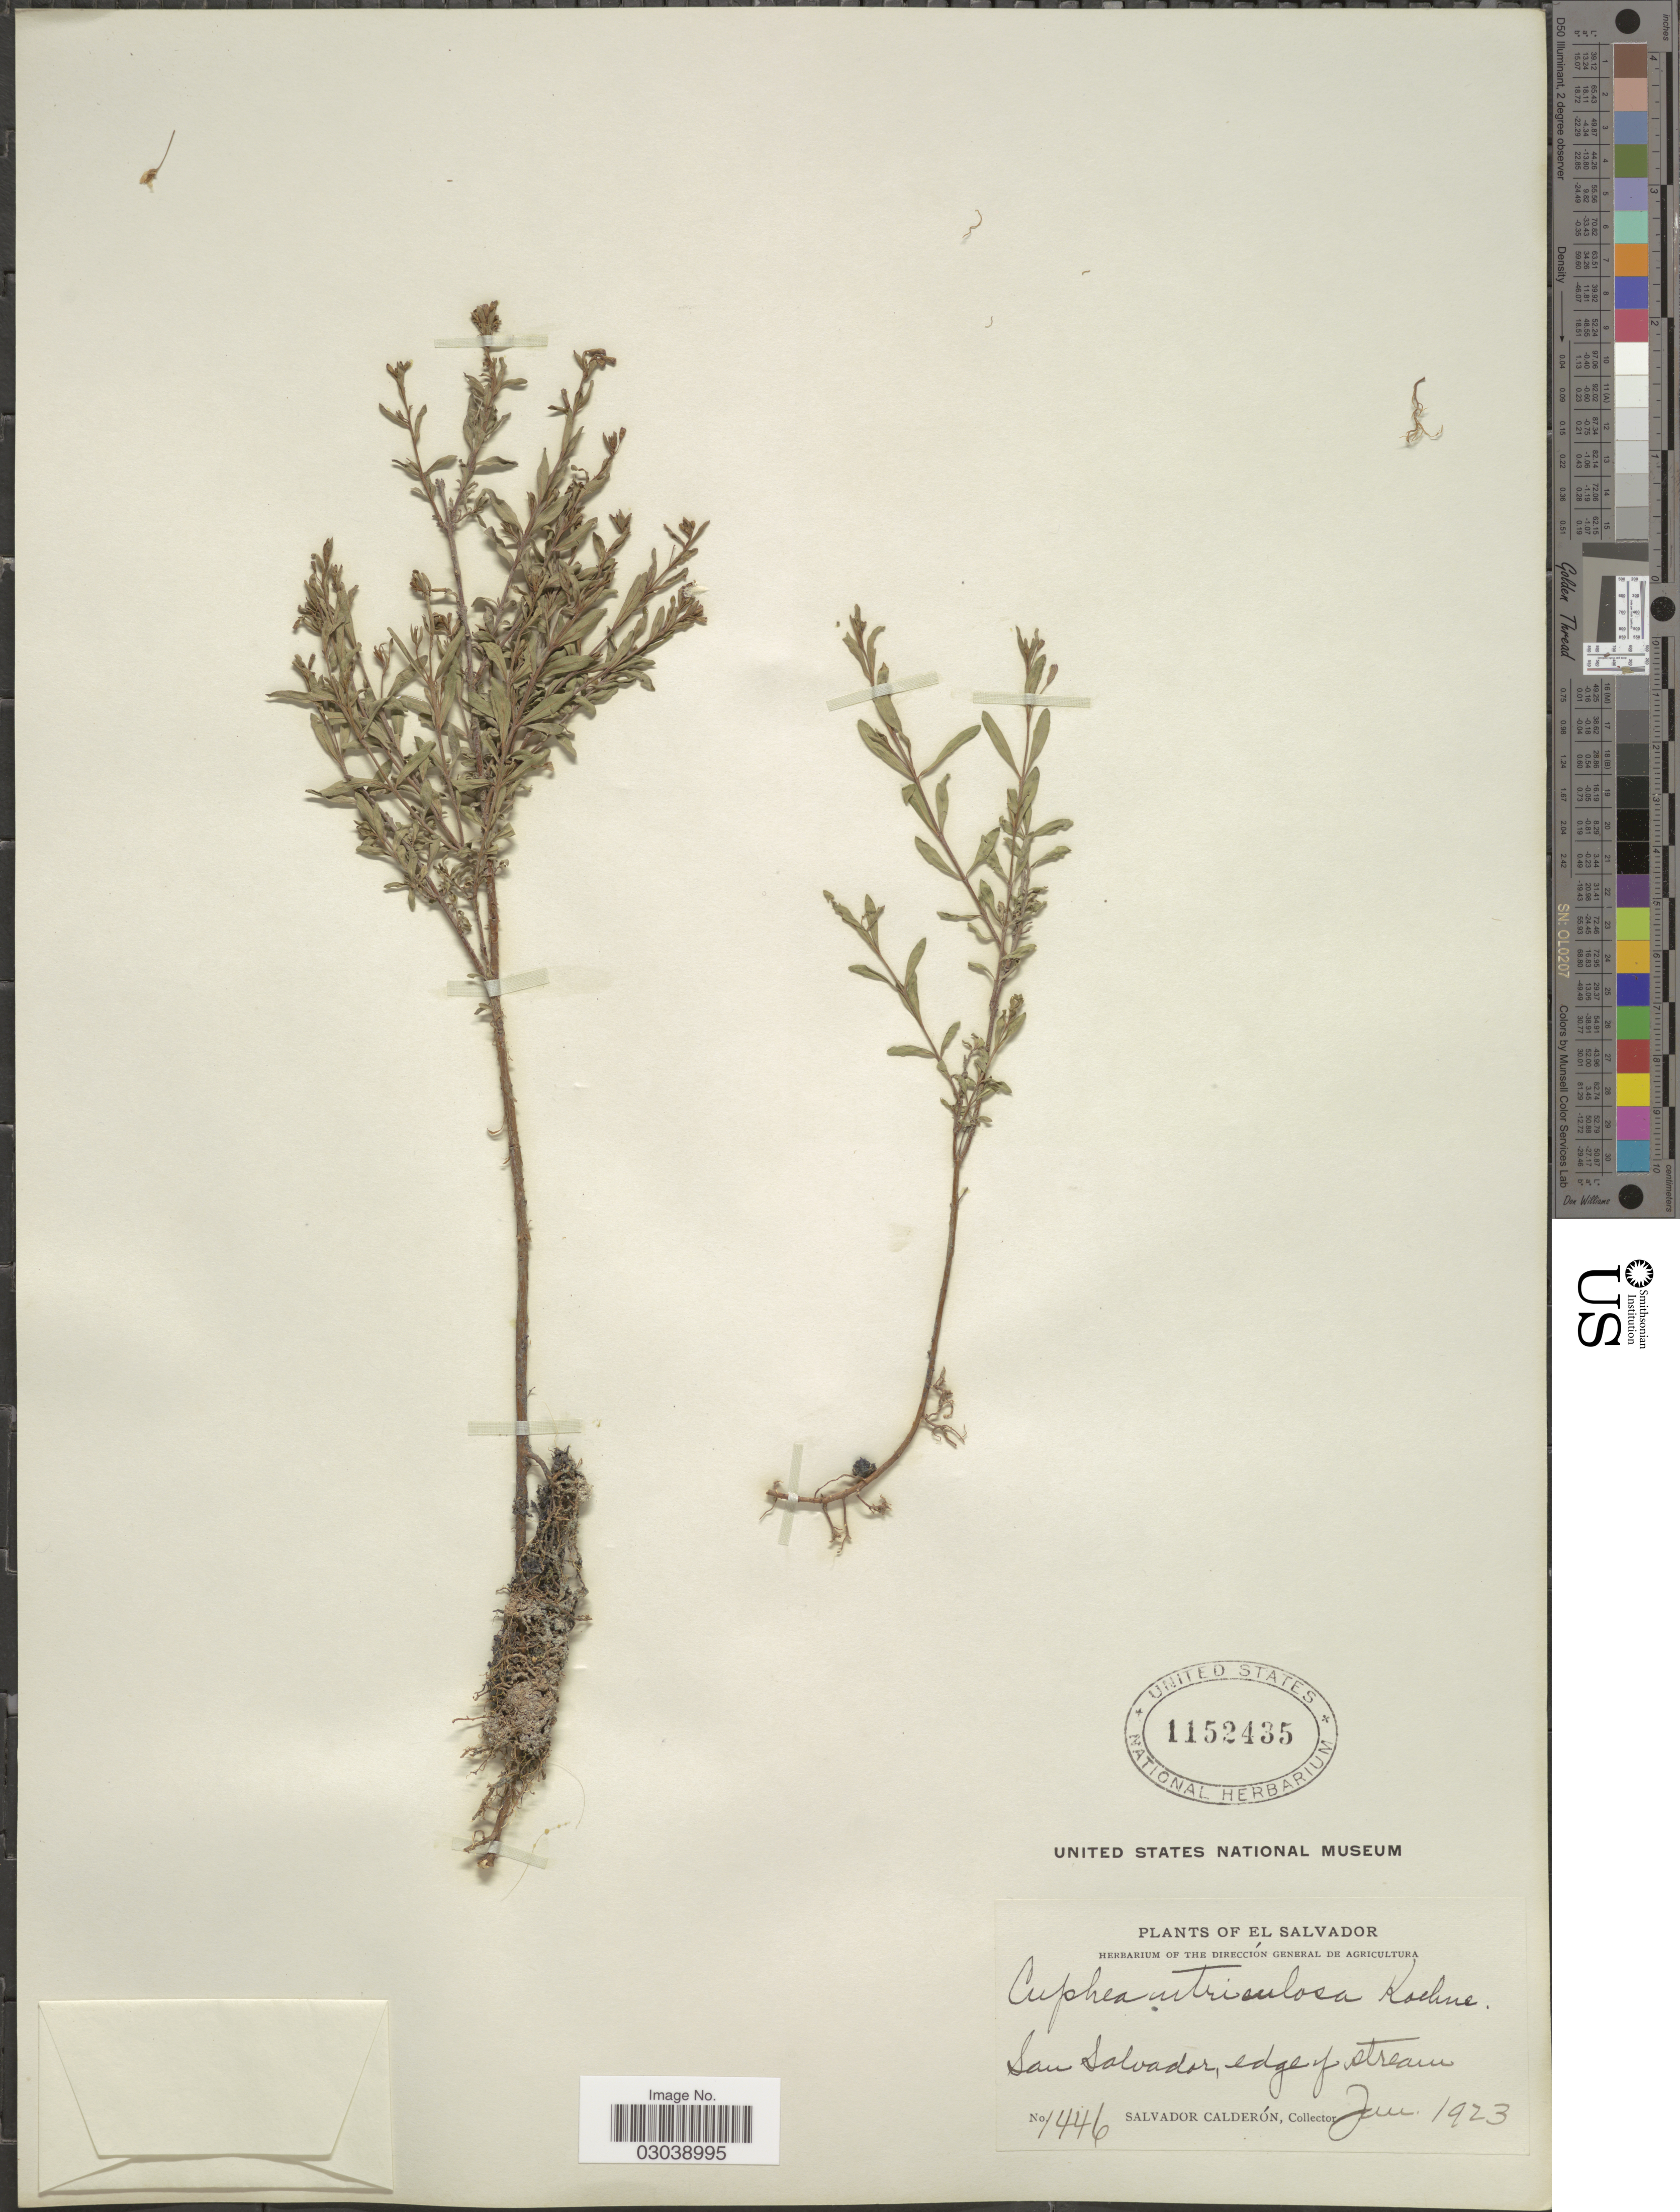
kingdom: Plantae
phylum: Tracheophyta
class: Magnoliopsida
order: Myrtales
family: Lythraceae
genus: Cuphea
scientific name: Cuphea utriculosa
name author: Koehne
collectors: S. Calderón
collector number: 1446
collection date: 1923-01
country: El Salvador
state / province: San Salvador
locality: Edge of stream.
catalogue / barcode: US 1152435